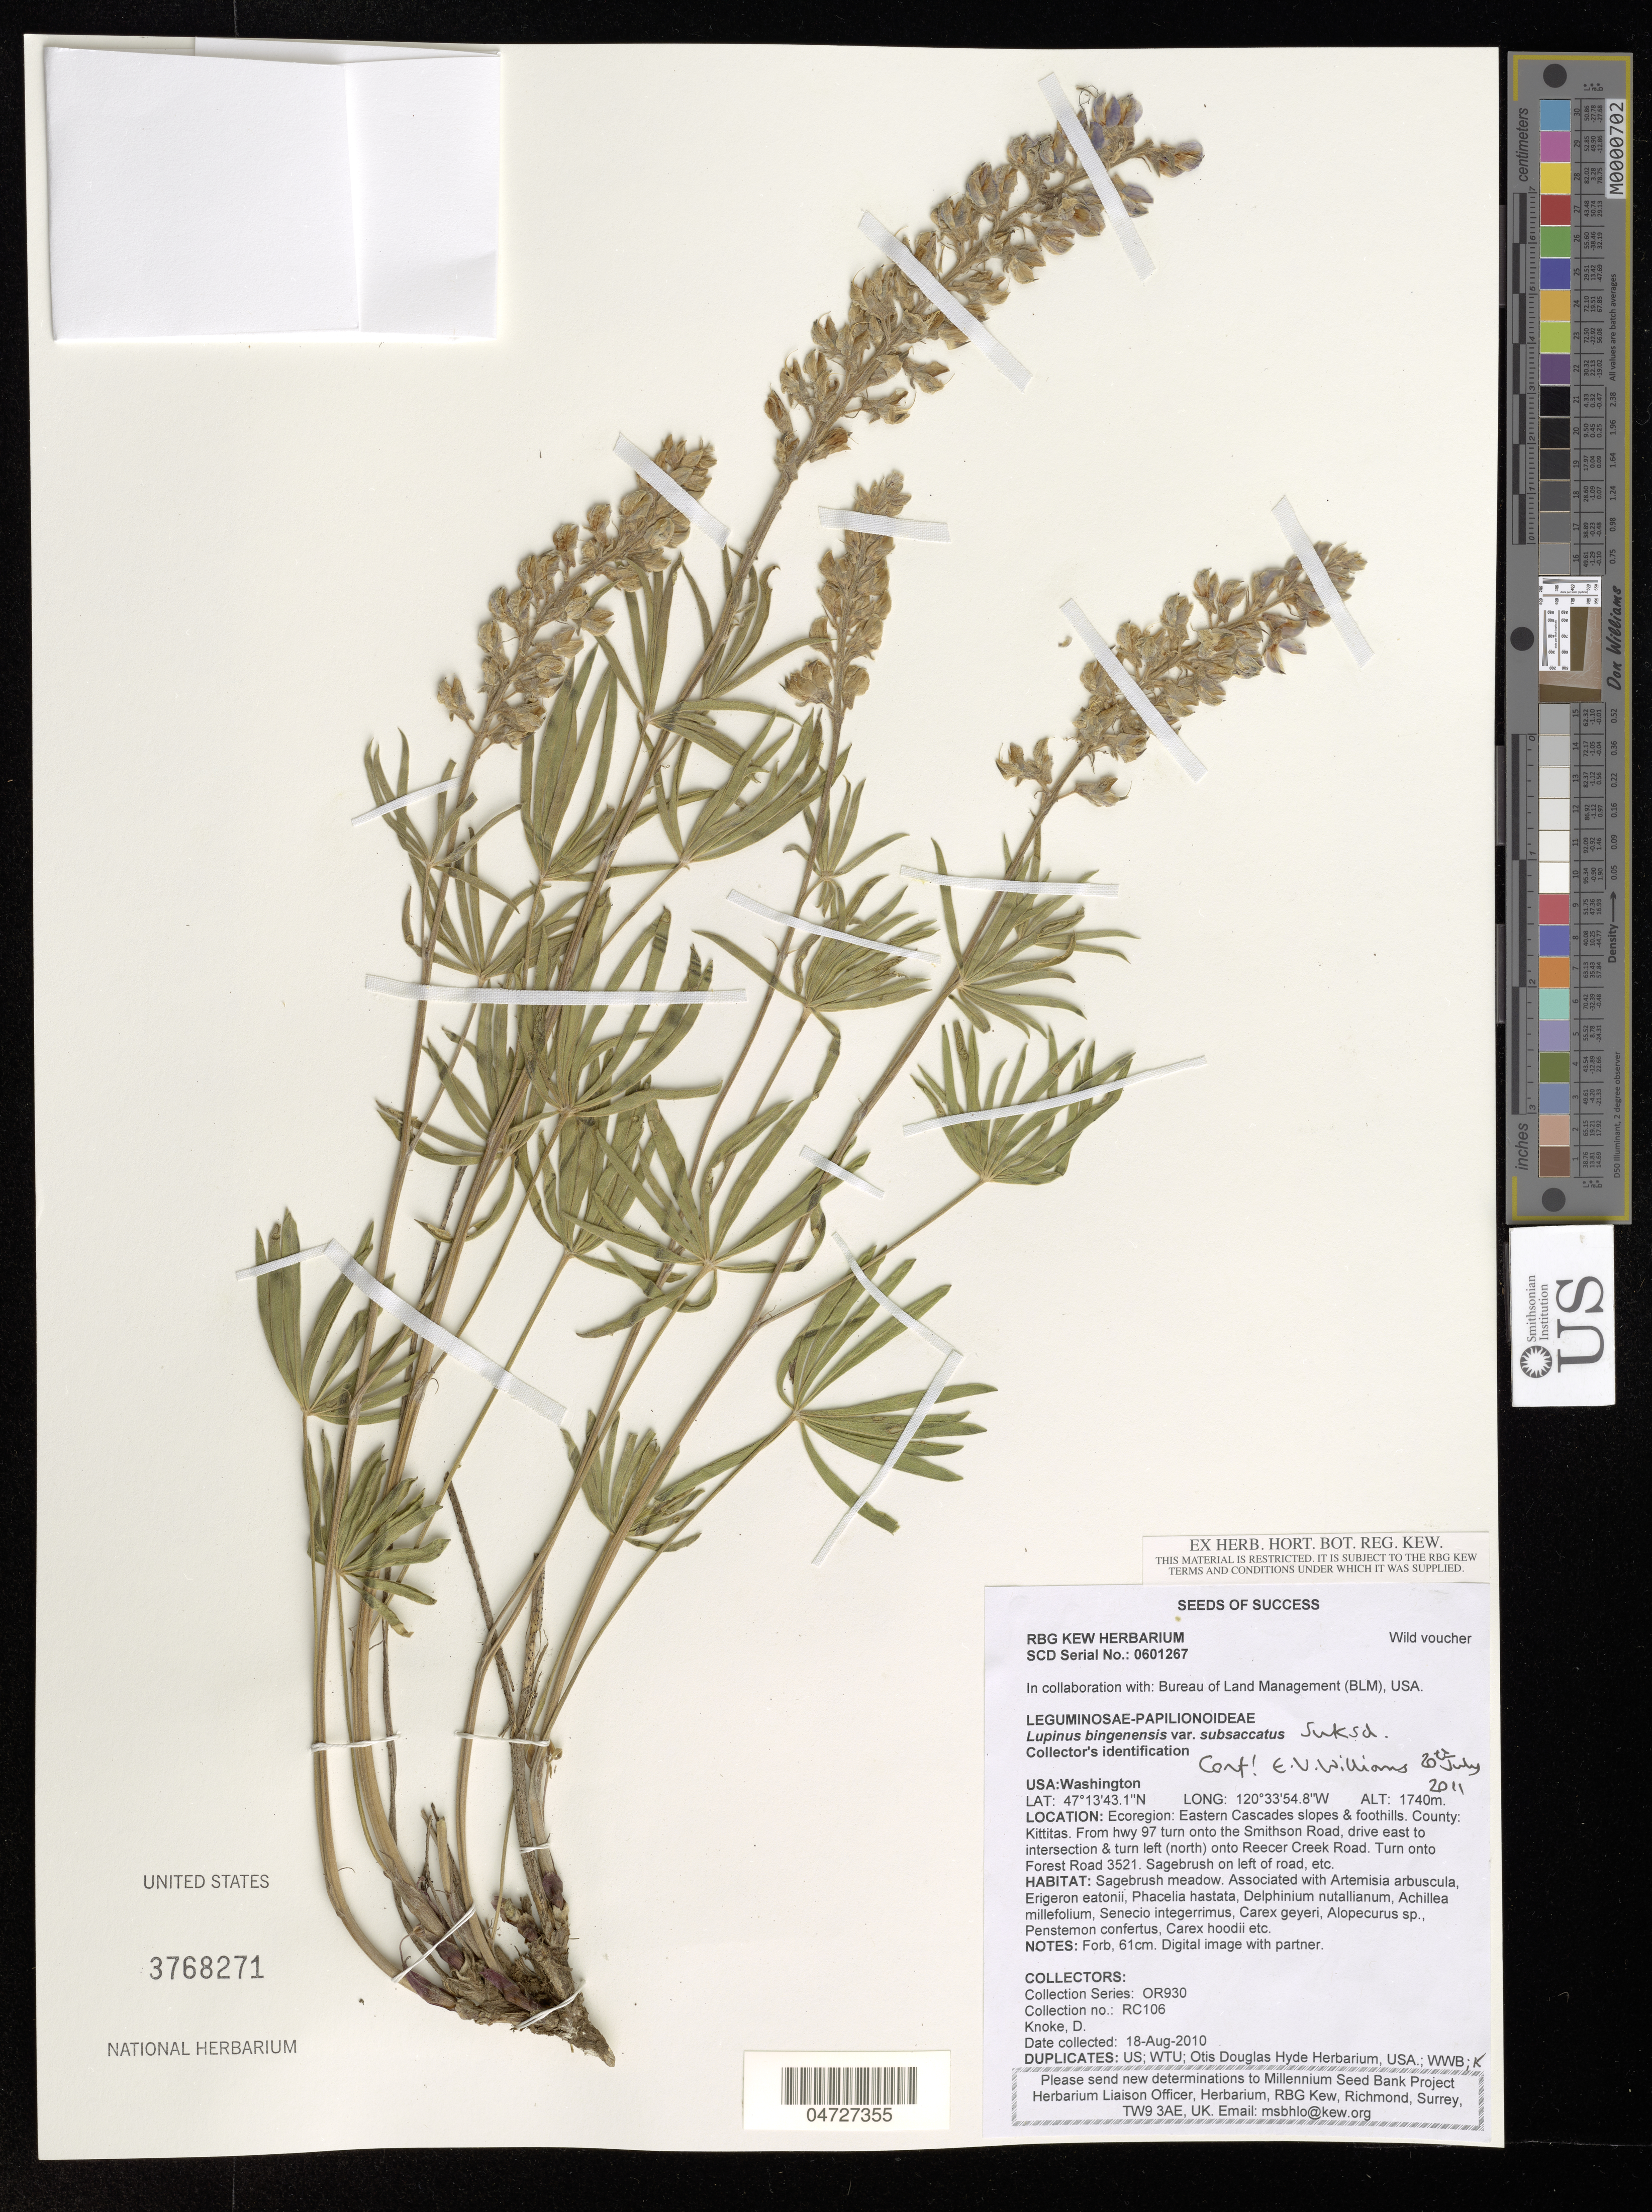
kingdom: Plantae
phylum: Tracheophyta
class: Magnoliopsida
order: Fabales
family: Fabaceae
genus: Lupinus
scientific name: Lupinus bingenensis var. subsaccatus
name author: Suksd.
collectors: D. Knoke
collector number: RC106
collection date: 2010-08-18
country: United States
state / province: Washington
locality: Ecoregion: Eastern Cascades slopes & foothills. County: Kittitas. From hwy 97 turn onto the Smithson Road, drive east to intersection & turn left (north) onto Reecer Creek Road. Turn onto Forest Road 3521.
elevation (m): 1740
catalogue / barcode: US 3768271